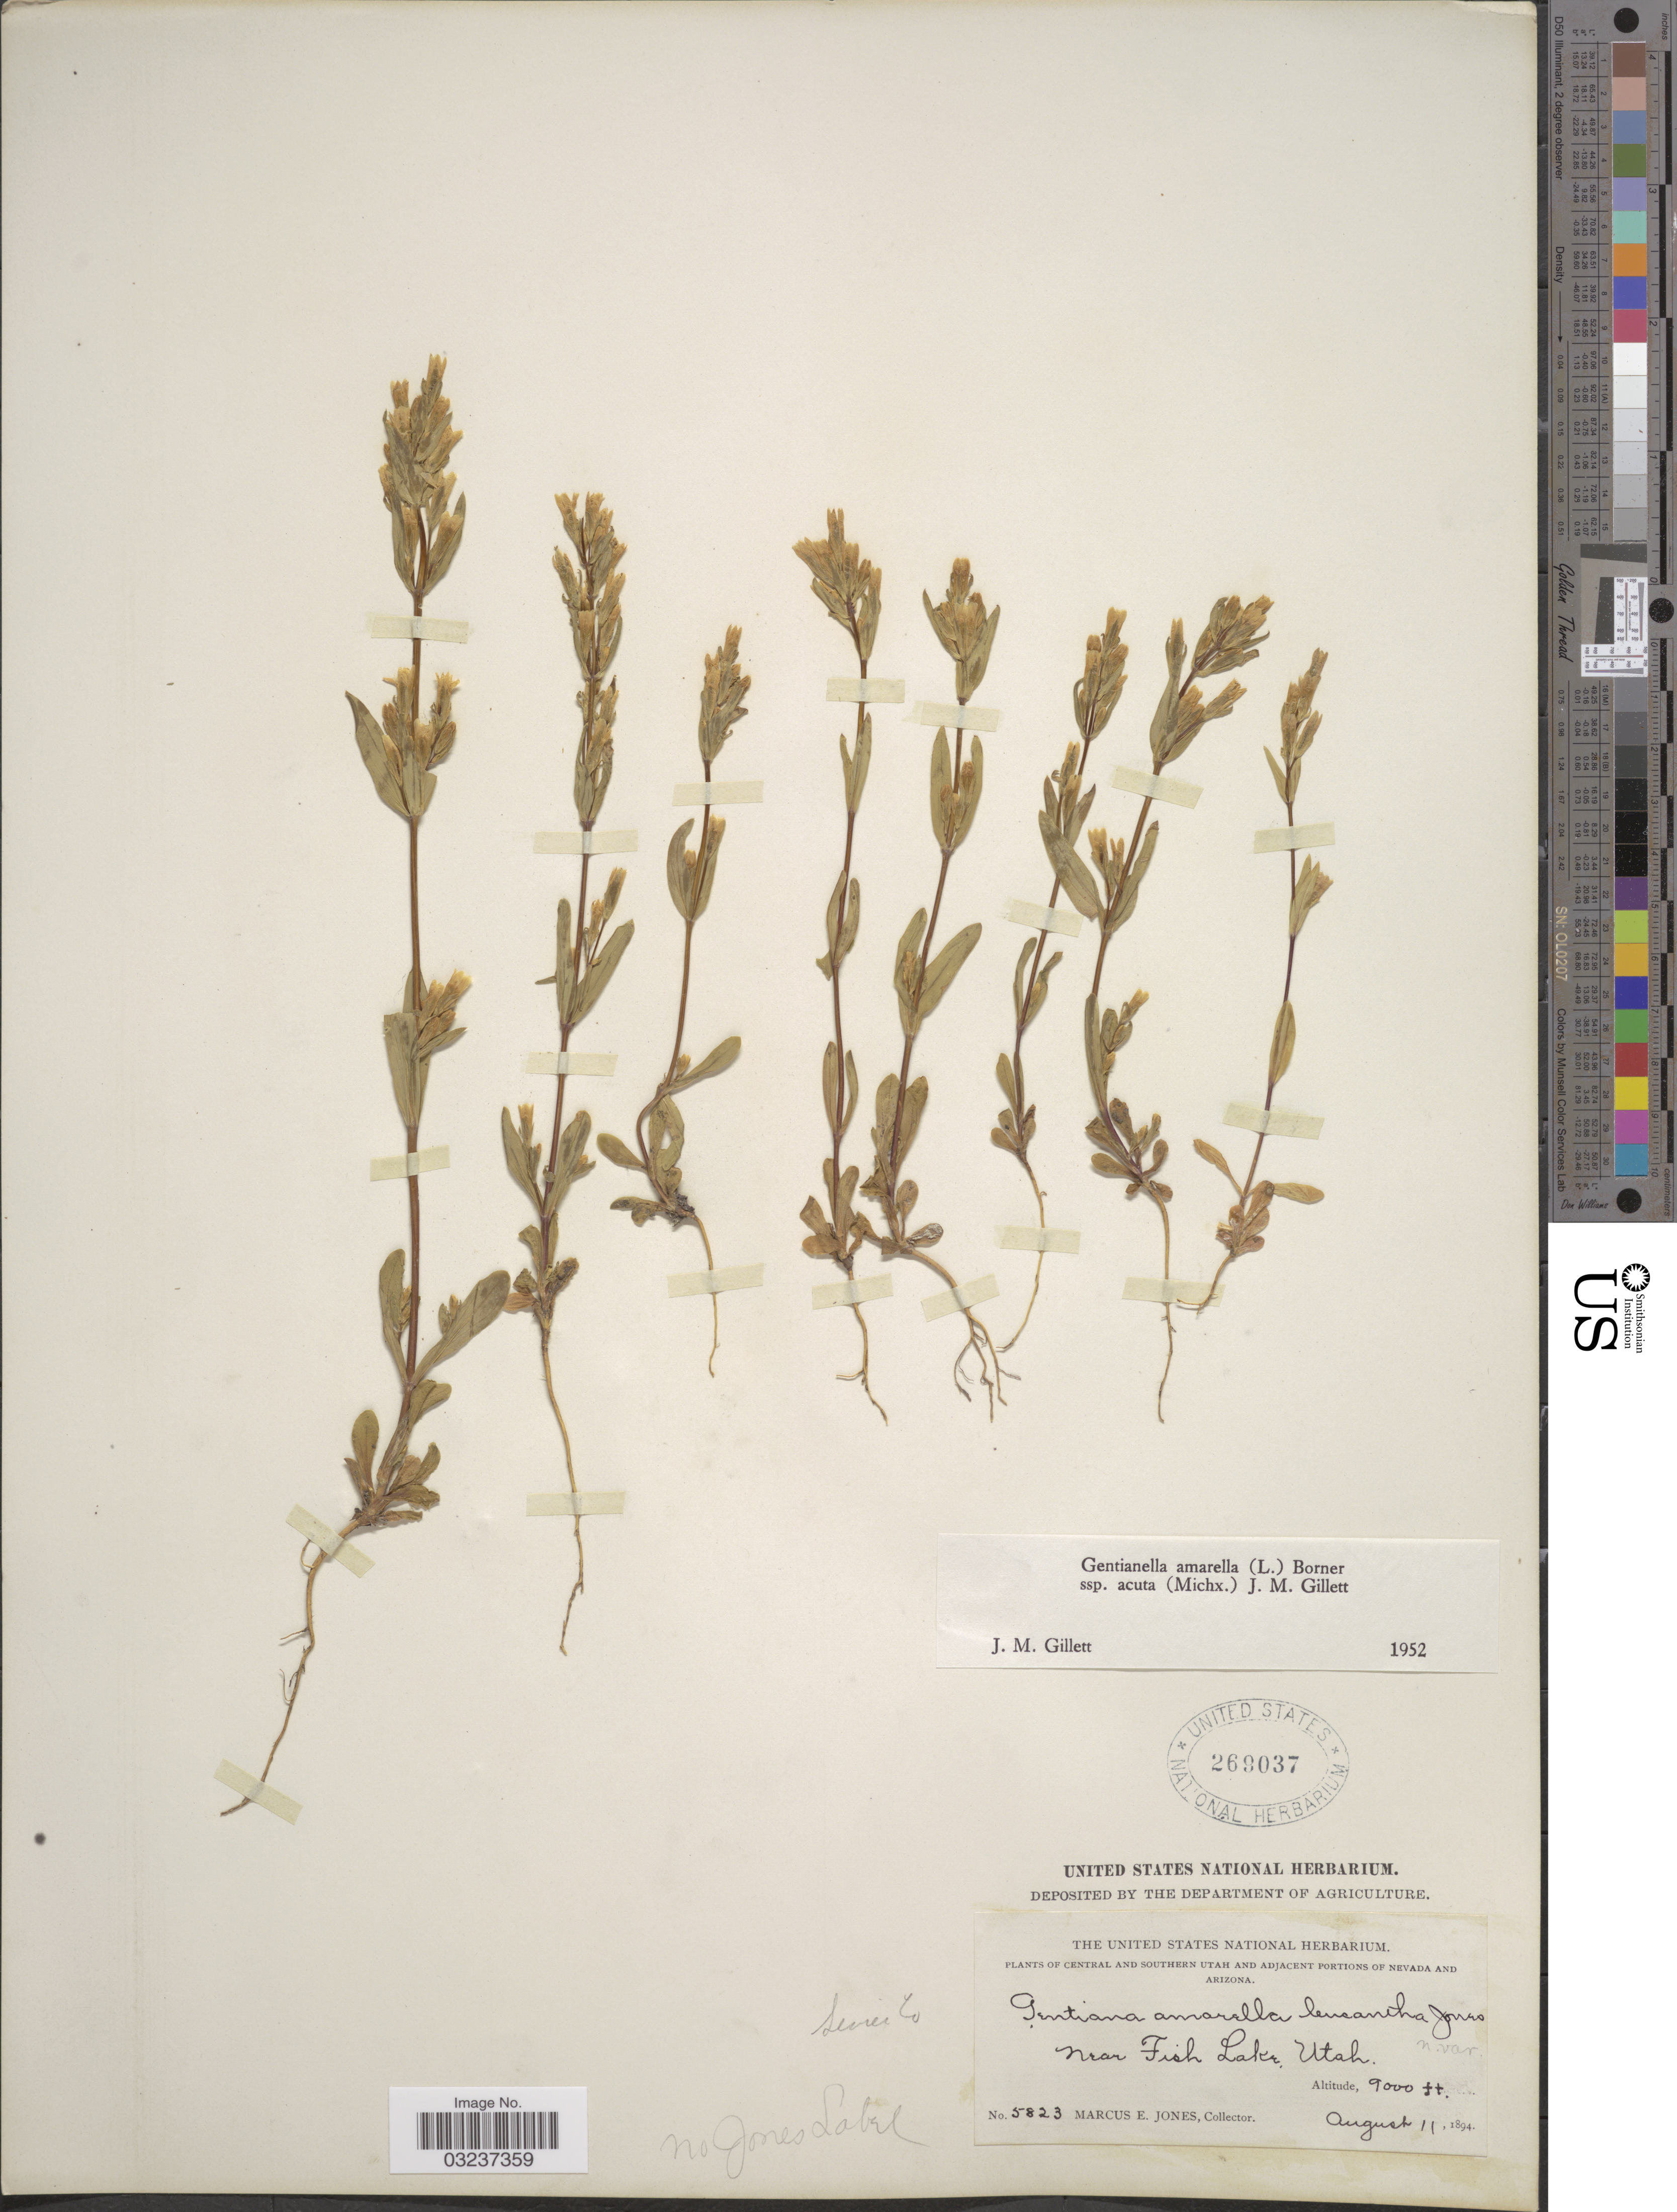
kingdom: Plantae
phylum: Tracheophyta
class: Magnoliopsida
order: Gentianales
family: Gentianaceae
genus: Gentianella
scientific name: Gentianella amarella subsp. acuta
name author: (Michx.) J.M. Gillett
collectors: M. E. Jones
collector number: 5823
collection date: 1894-08-11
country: United States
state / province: Utah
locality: Central and southern Utah. Near Fish Lake. Sevier Co.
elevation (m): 2743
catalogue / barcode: US 269037